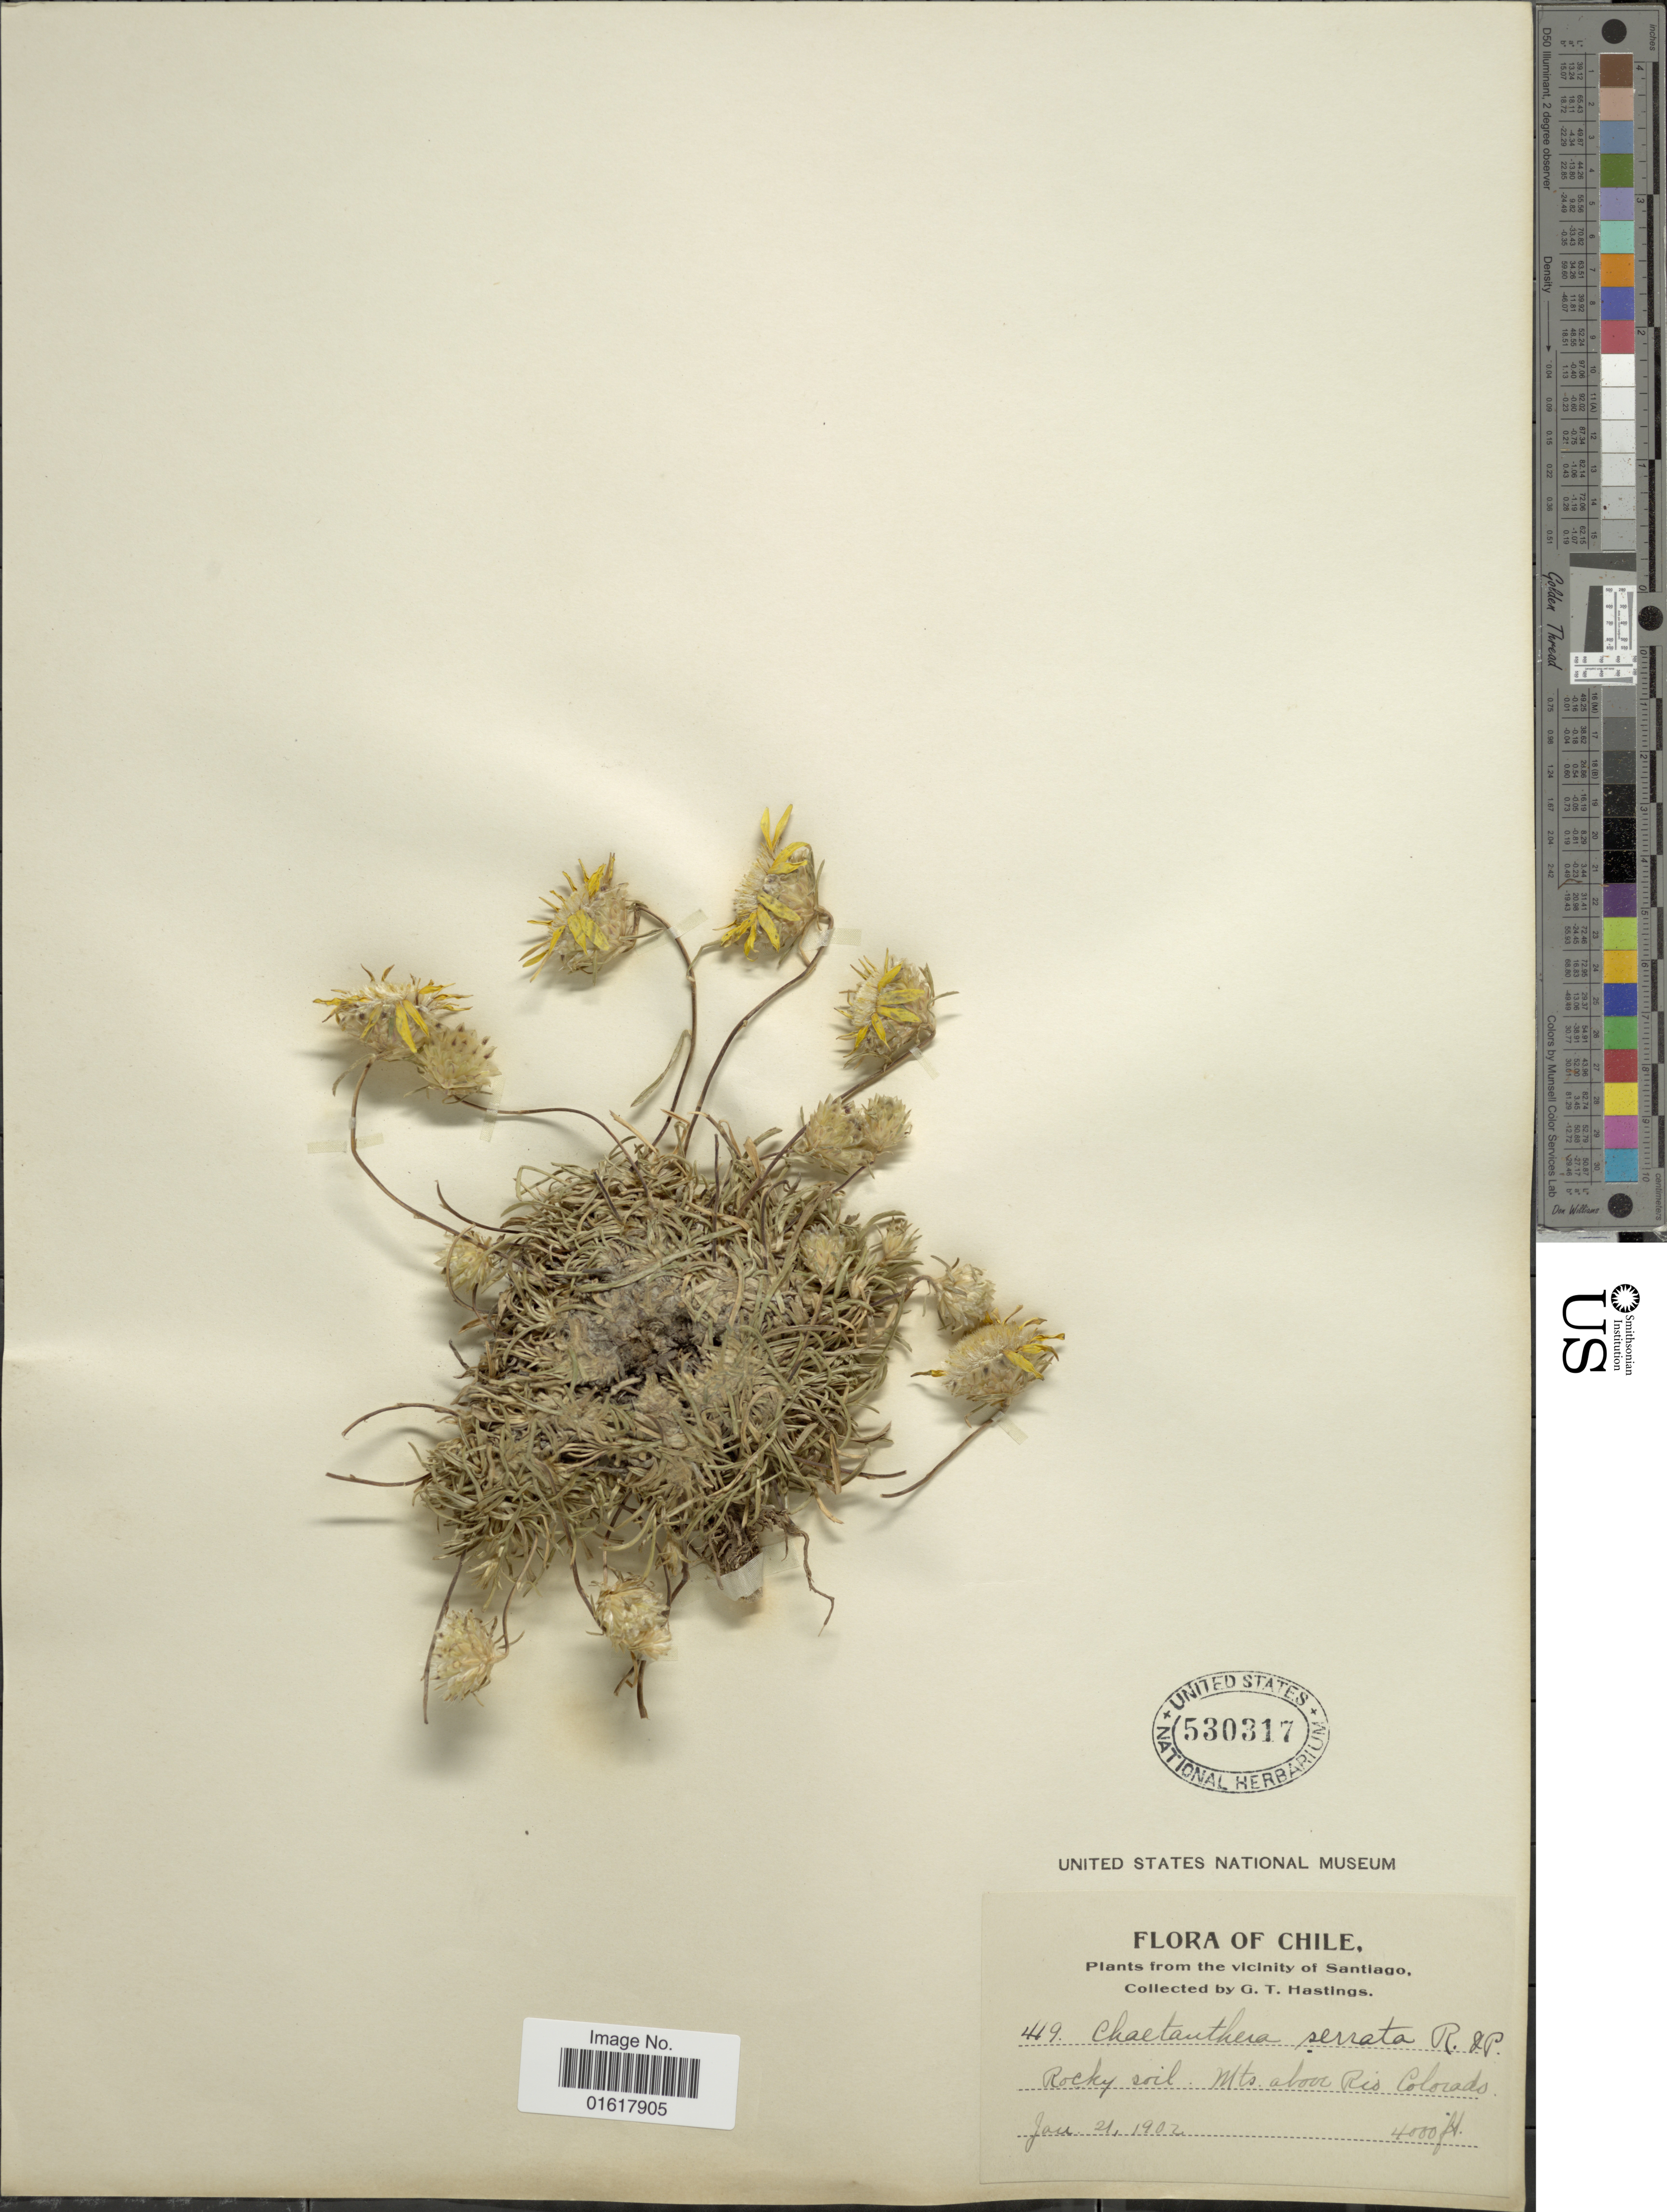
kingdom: Plantae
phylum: Tracheophyta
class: Magnoliopsida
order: Asterales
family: Asteraceae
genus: Chaetanthera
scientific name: Chaetanthera serrata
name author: Ruiz & Pav.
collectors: G. Hastings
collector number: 419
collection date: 1902-01-21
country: Chile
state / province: Región Metropolitana (RM)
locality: Vicinity of Santiago. Mts. above Rio Colorado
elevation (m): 1219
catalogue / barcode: US 530317